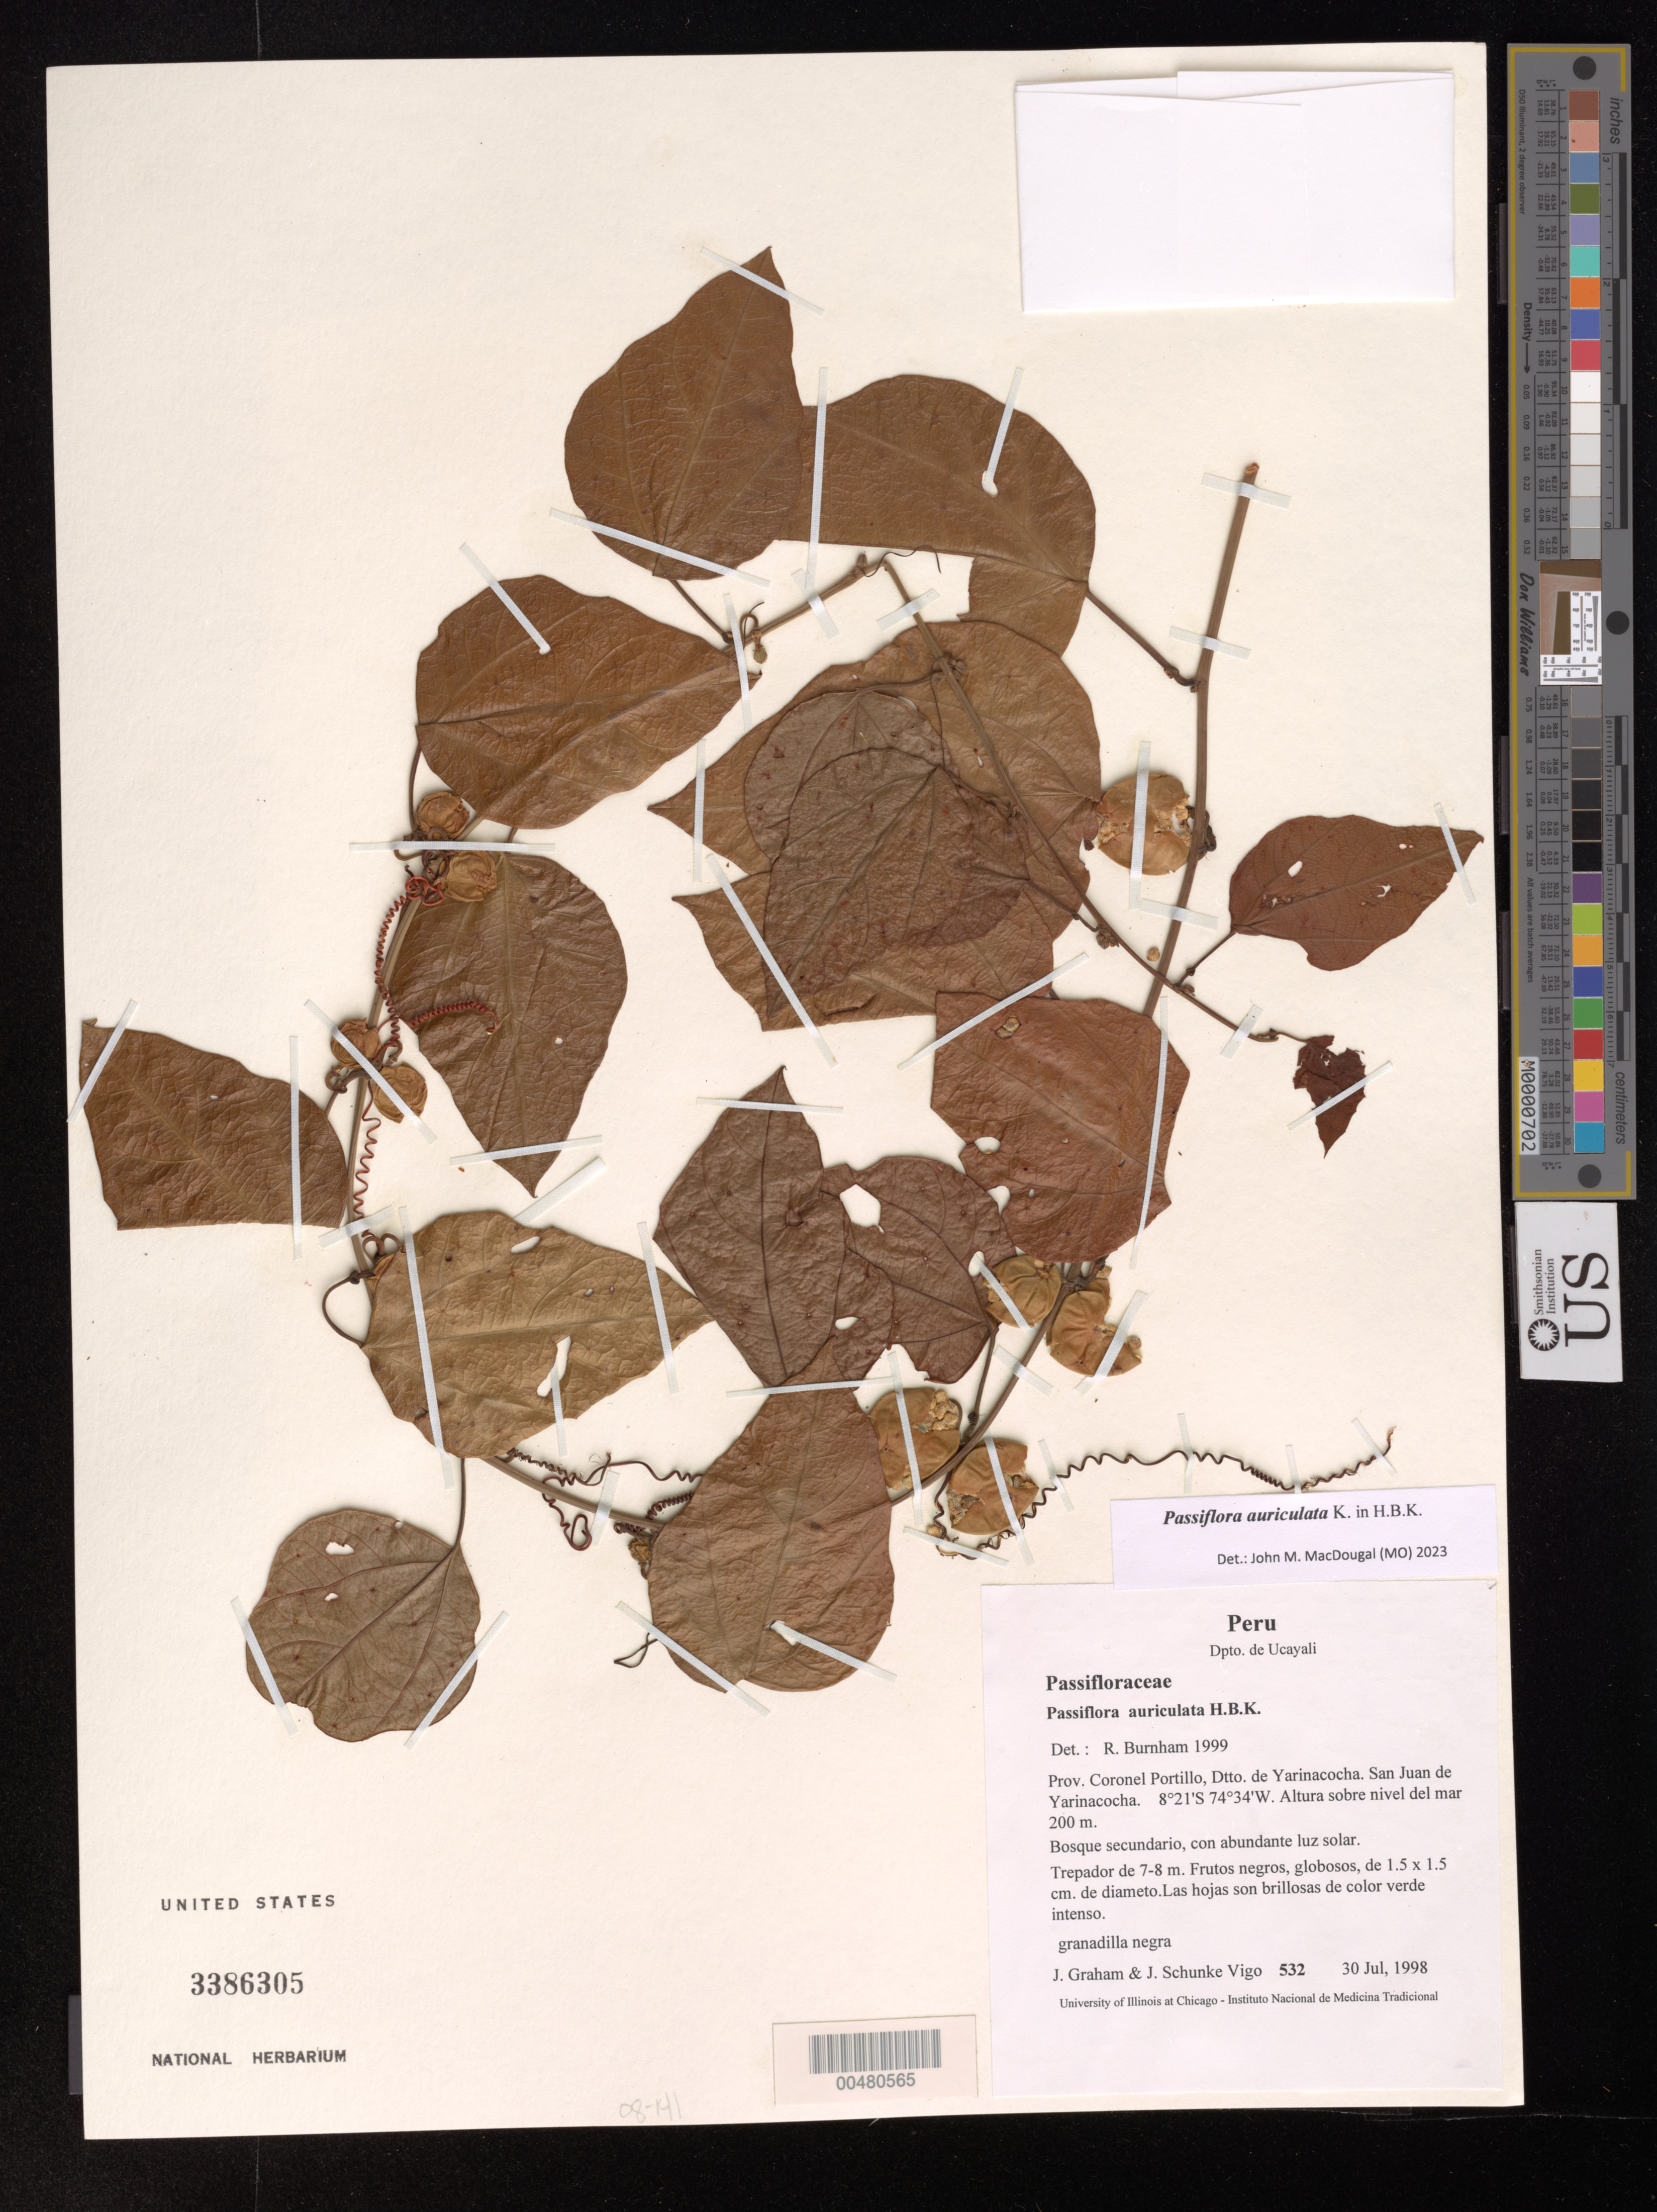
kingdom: Plantae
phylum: Tracheophyta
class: Magnoliopsida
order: Malpighiales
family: Passifloraceae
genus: Passiflora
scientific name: Passiflora auriculata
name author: Kunth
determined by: Burnham, R.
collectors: J. Graham & J. Schunke Vigo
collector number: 532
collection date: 1998-07-30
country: Peru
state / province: Ucayali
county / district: Coronel Portillo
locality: San Juan de Yarinacocha. Dtto. Yarinacocha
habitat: secundary forest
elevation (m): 200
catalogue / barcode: US 3386305